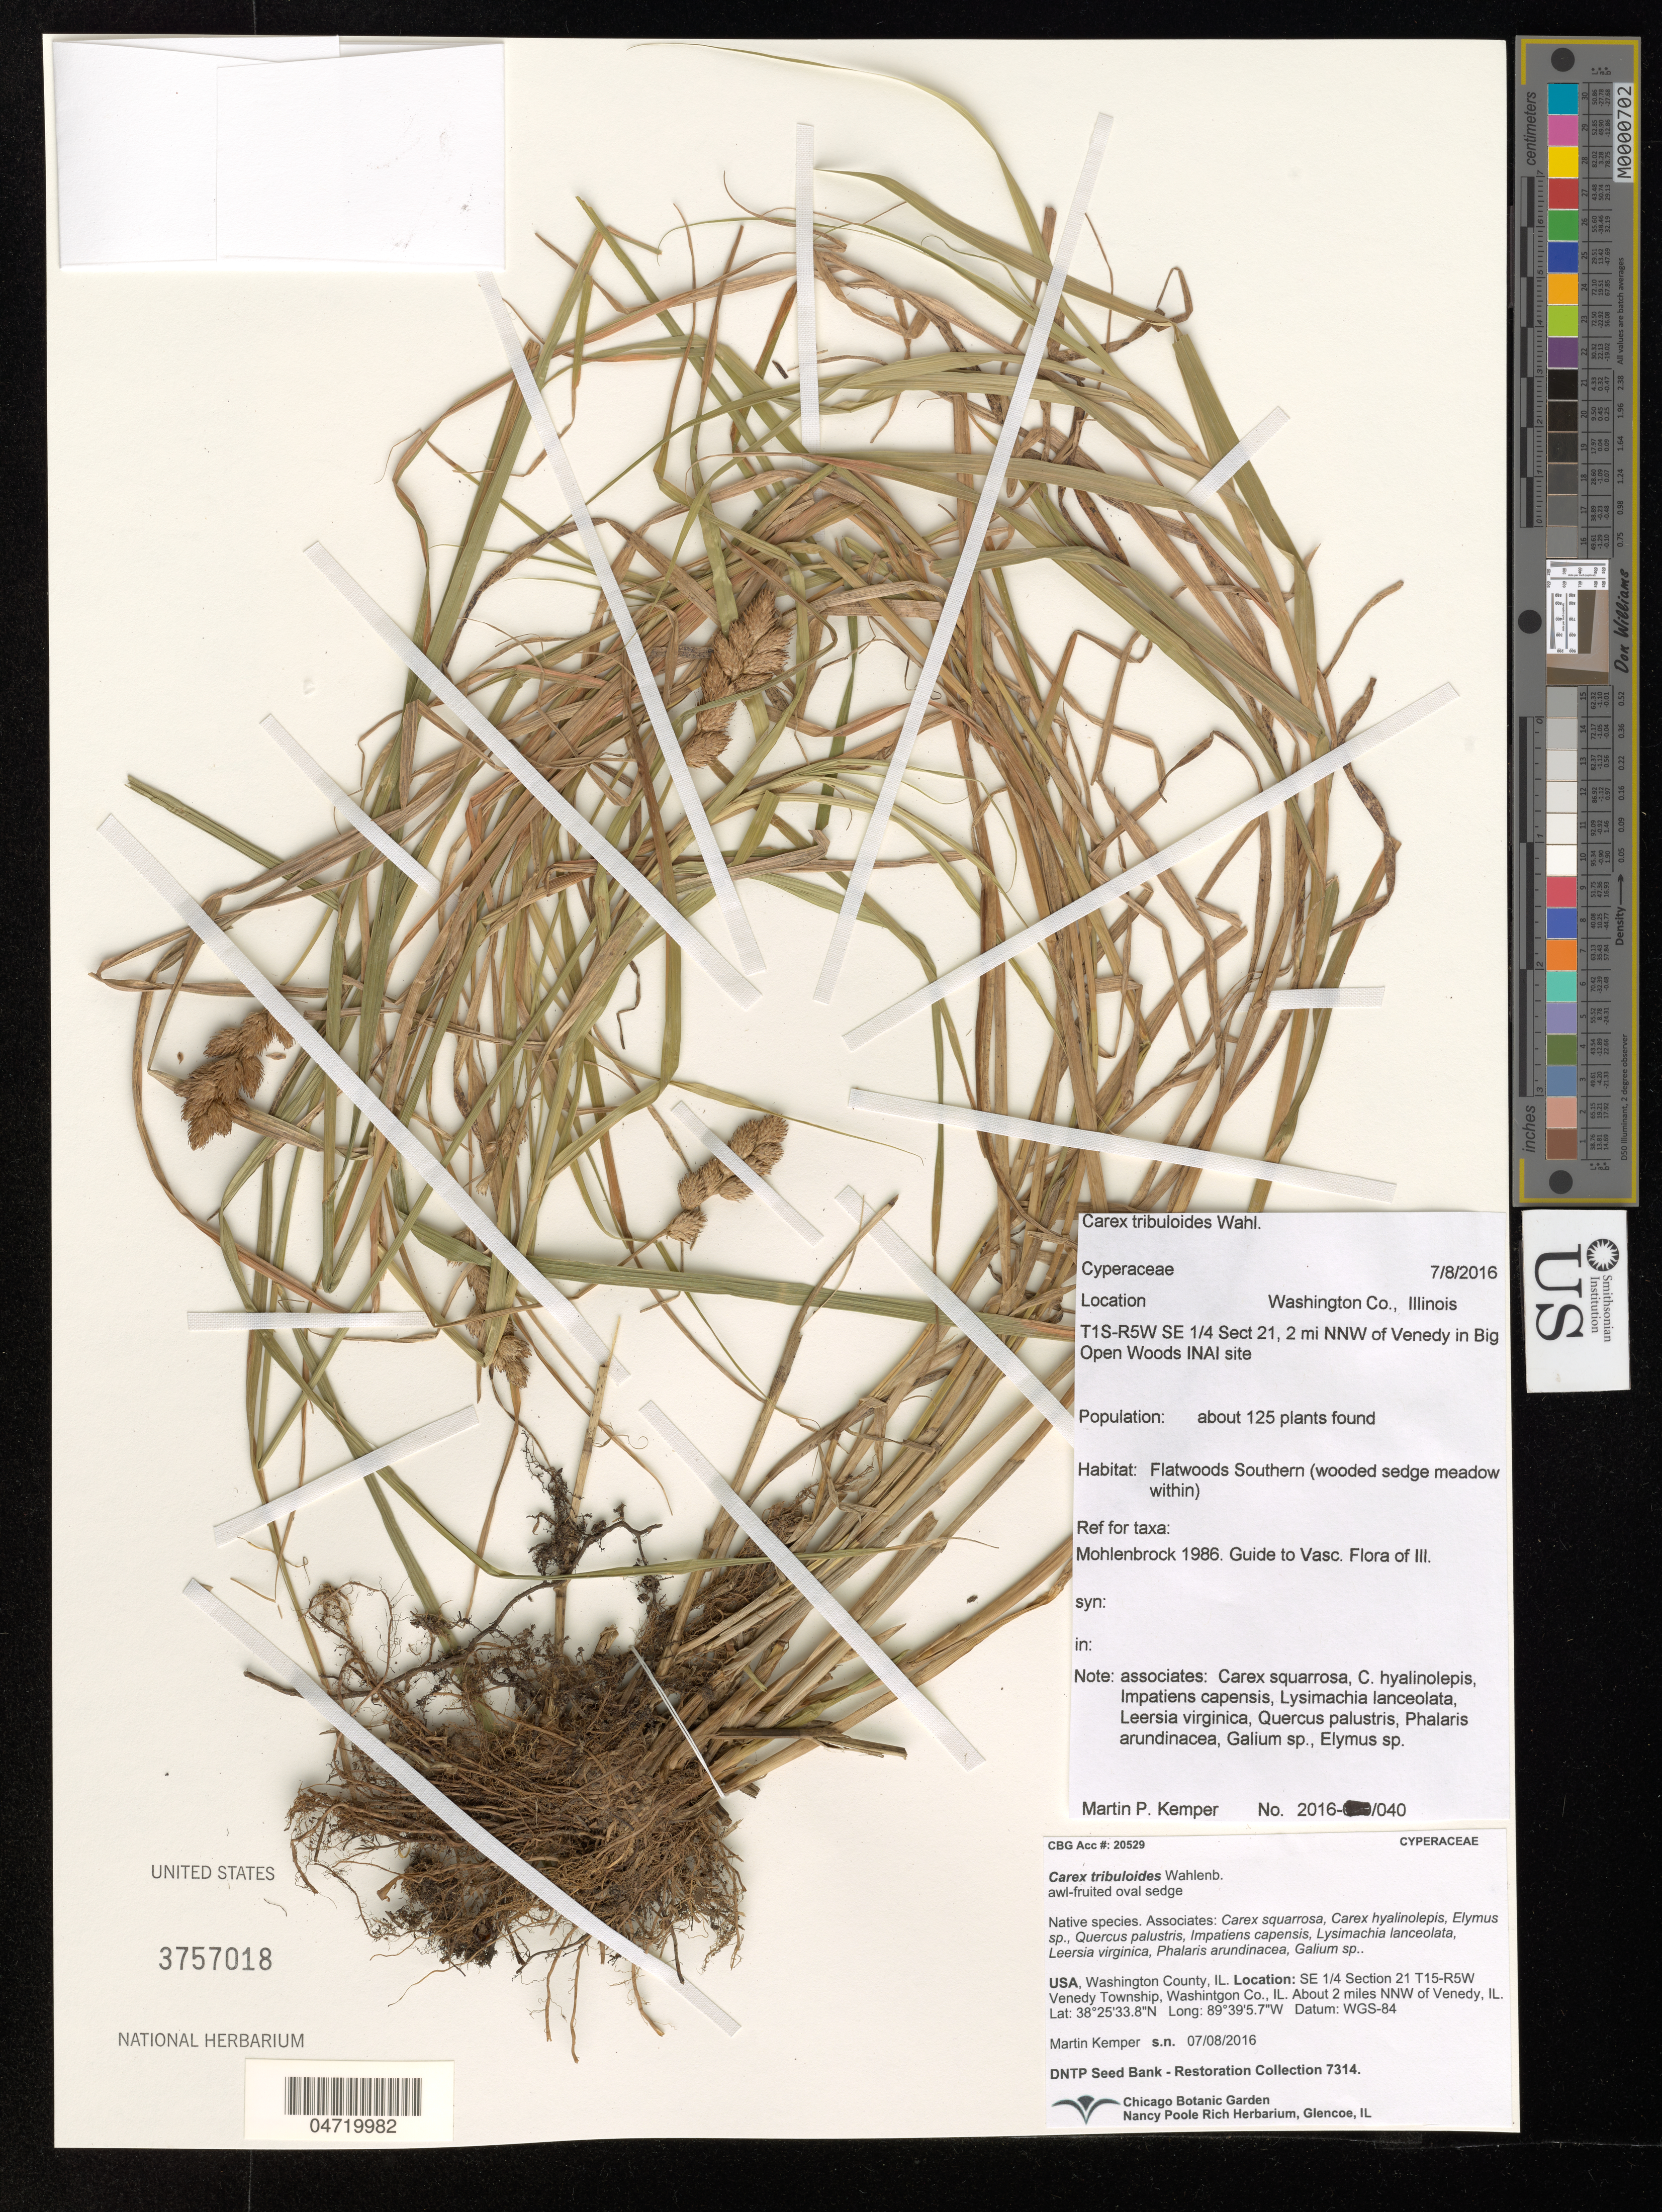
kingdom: Plantae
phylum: Tracheophyta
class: Liliopsida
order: Poales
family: Cyperaceae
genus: Carex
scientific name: Carex tribuloides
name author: Wahlenb.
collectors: M. Kemper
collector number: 2016/040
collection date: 2016-07-08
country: United States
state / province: Illinois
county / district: Washington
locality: Washington County. SE 1/4 Section 21 T15-R5W Venedy Township, Washington Co. About 2 miles NNW of Venedy, IL.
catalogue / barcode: US 3757018